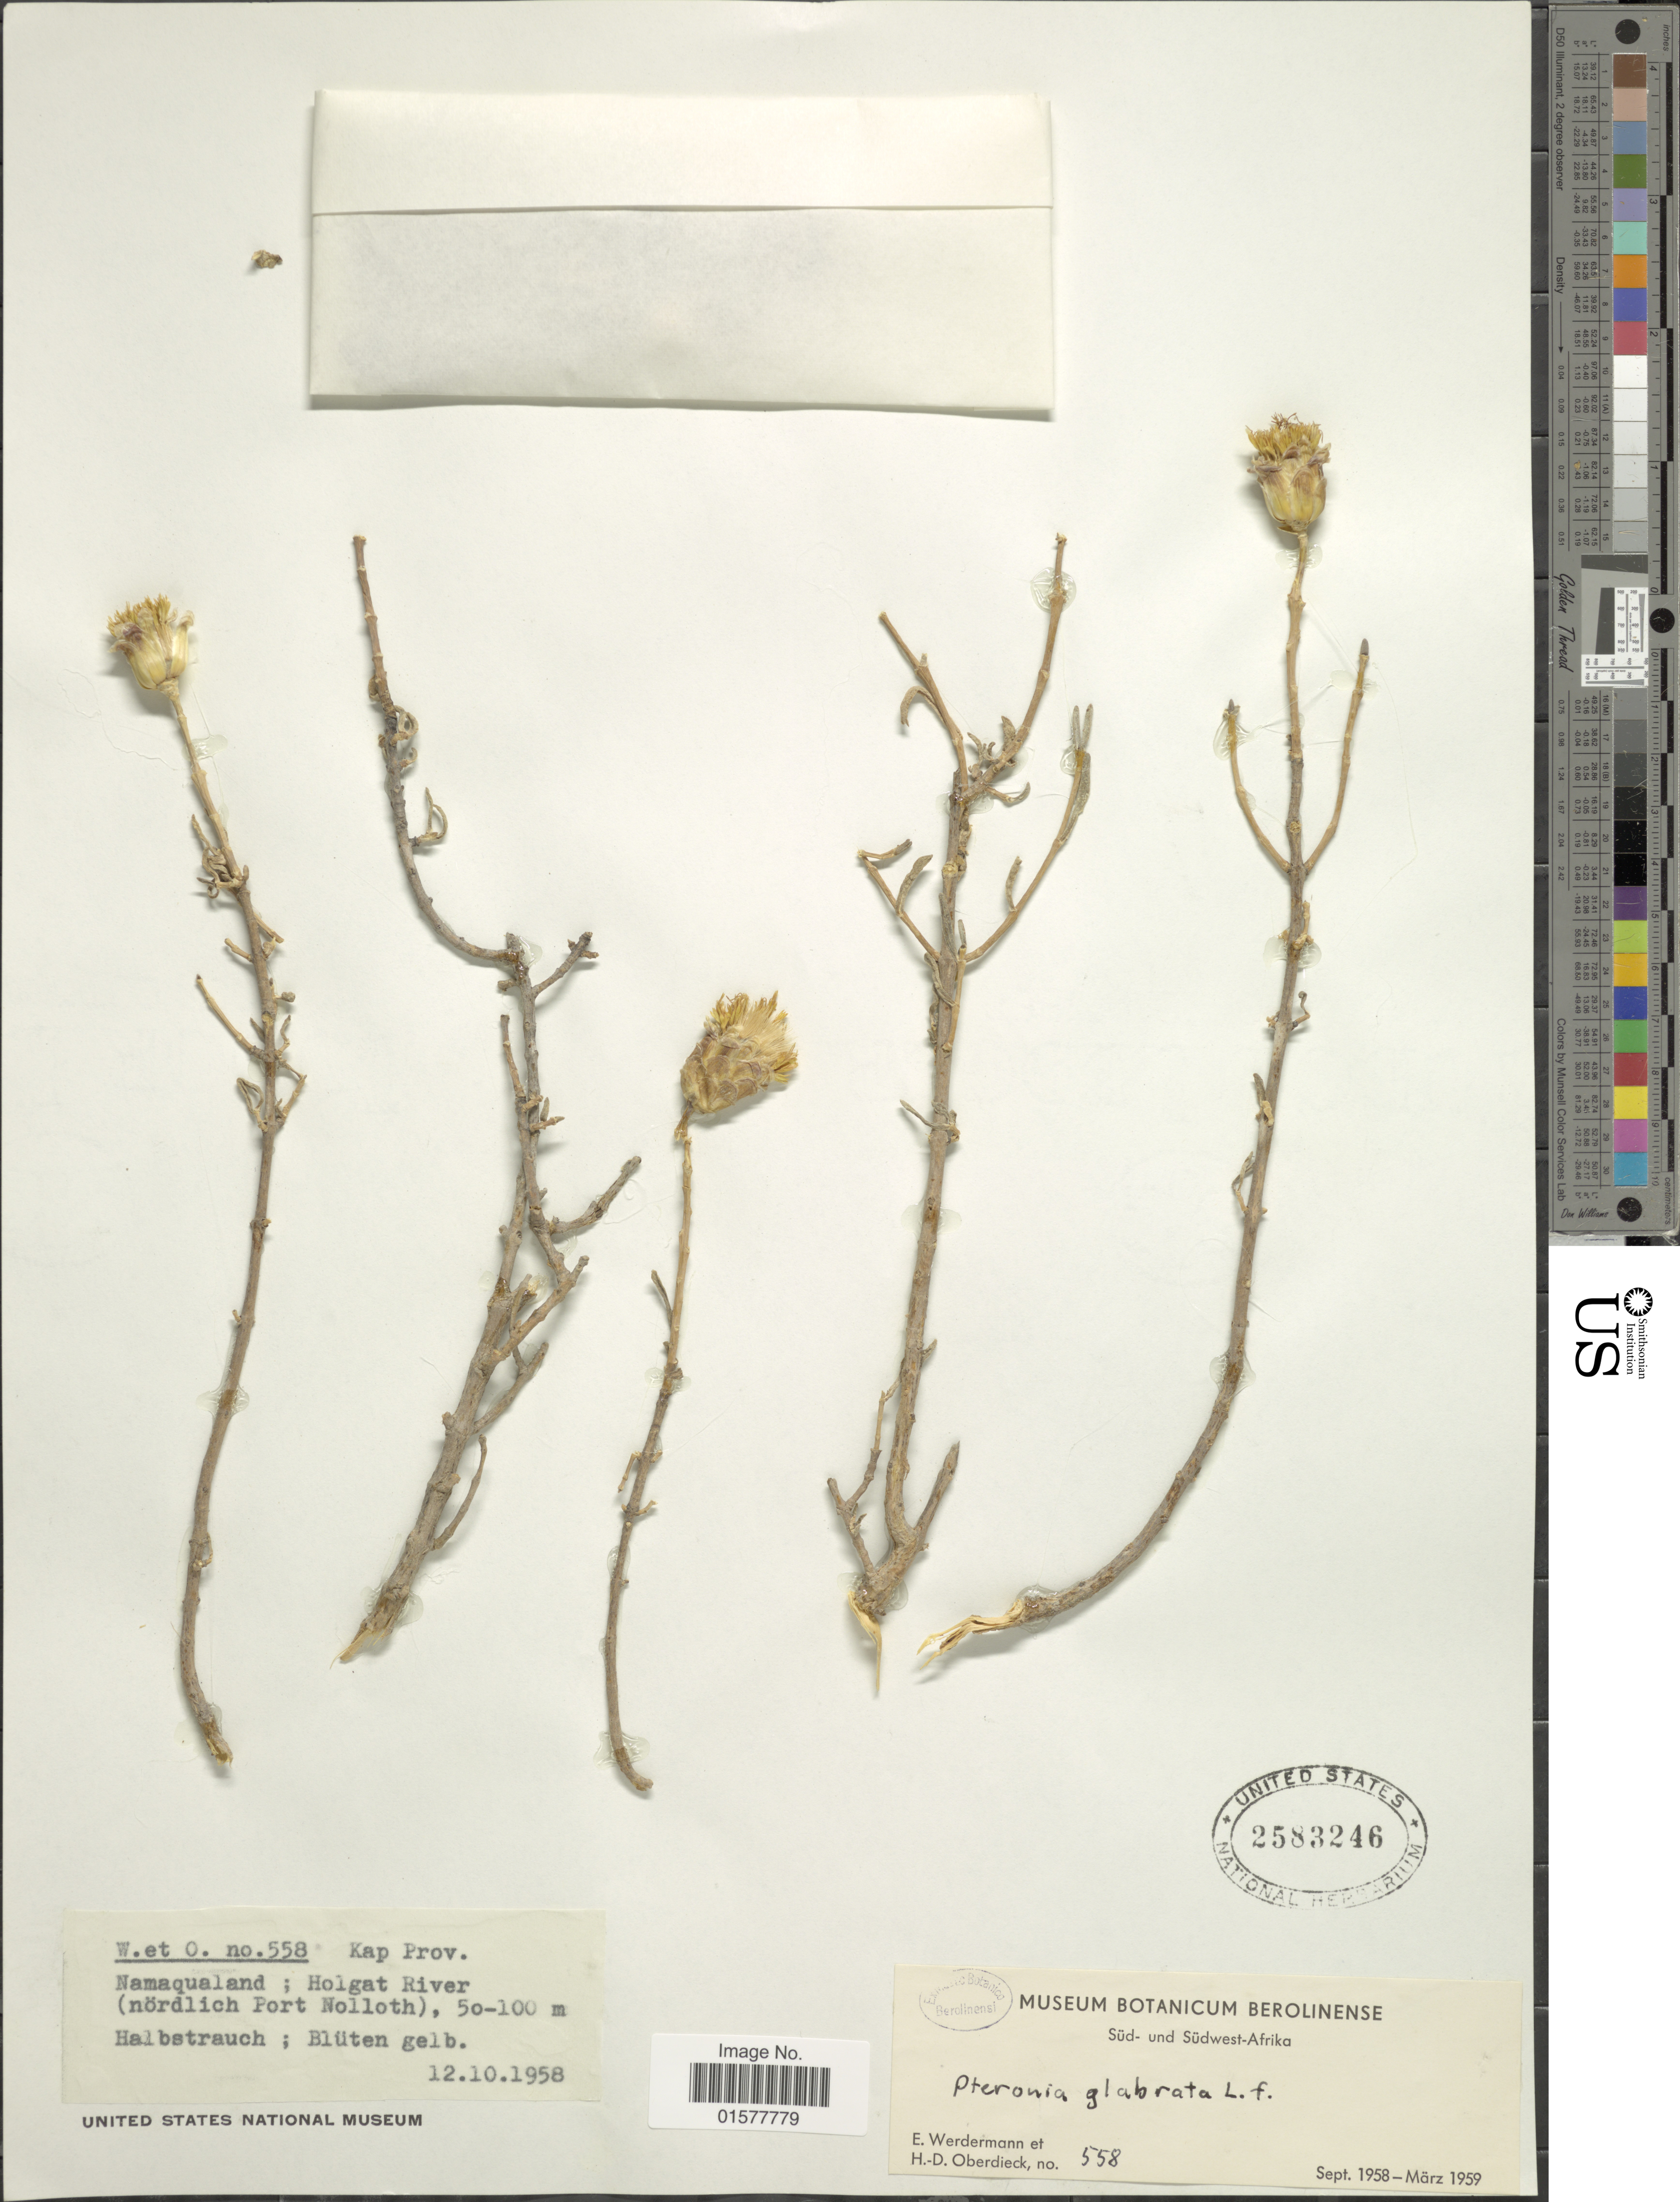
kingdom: Plantae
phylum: Tracheophyta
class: Magnoliopsida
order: Asterales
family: Asteraceae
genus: Pteronia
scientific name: Pteronia glabrata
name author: L. f.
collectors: E. Werdermann & H. Oberdieck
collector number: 558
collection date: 1958-10-12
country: South Africa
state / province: Northern Cape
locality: Süd- und Südwst-Afrika, Namaqualand: Holgat River (nordlich Port Nolloth)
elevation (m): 50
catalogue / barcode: US 2583246